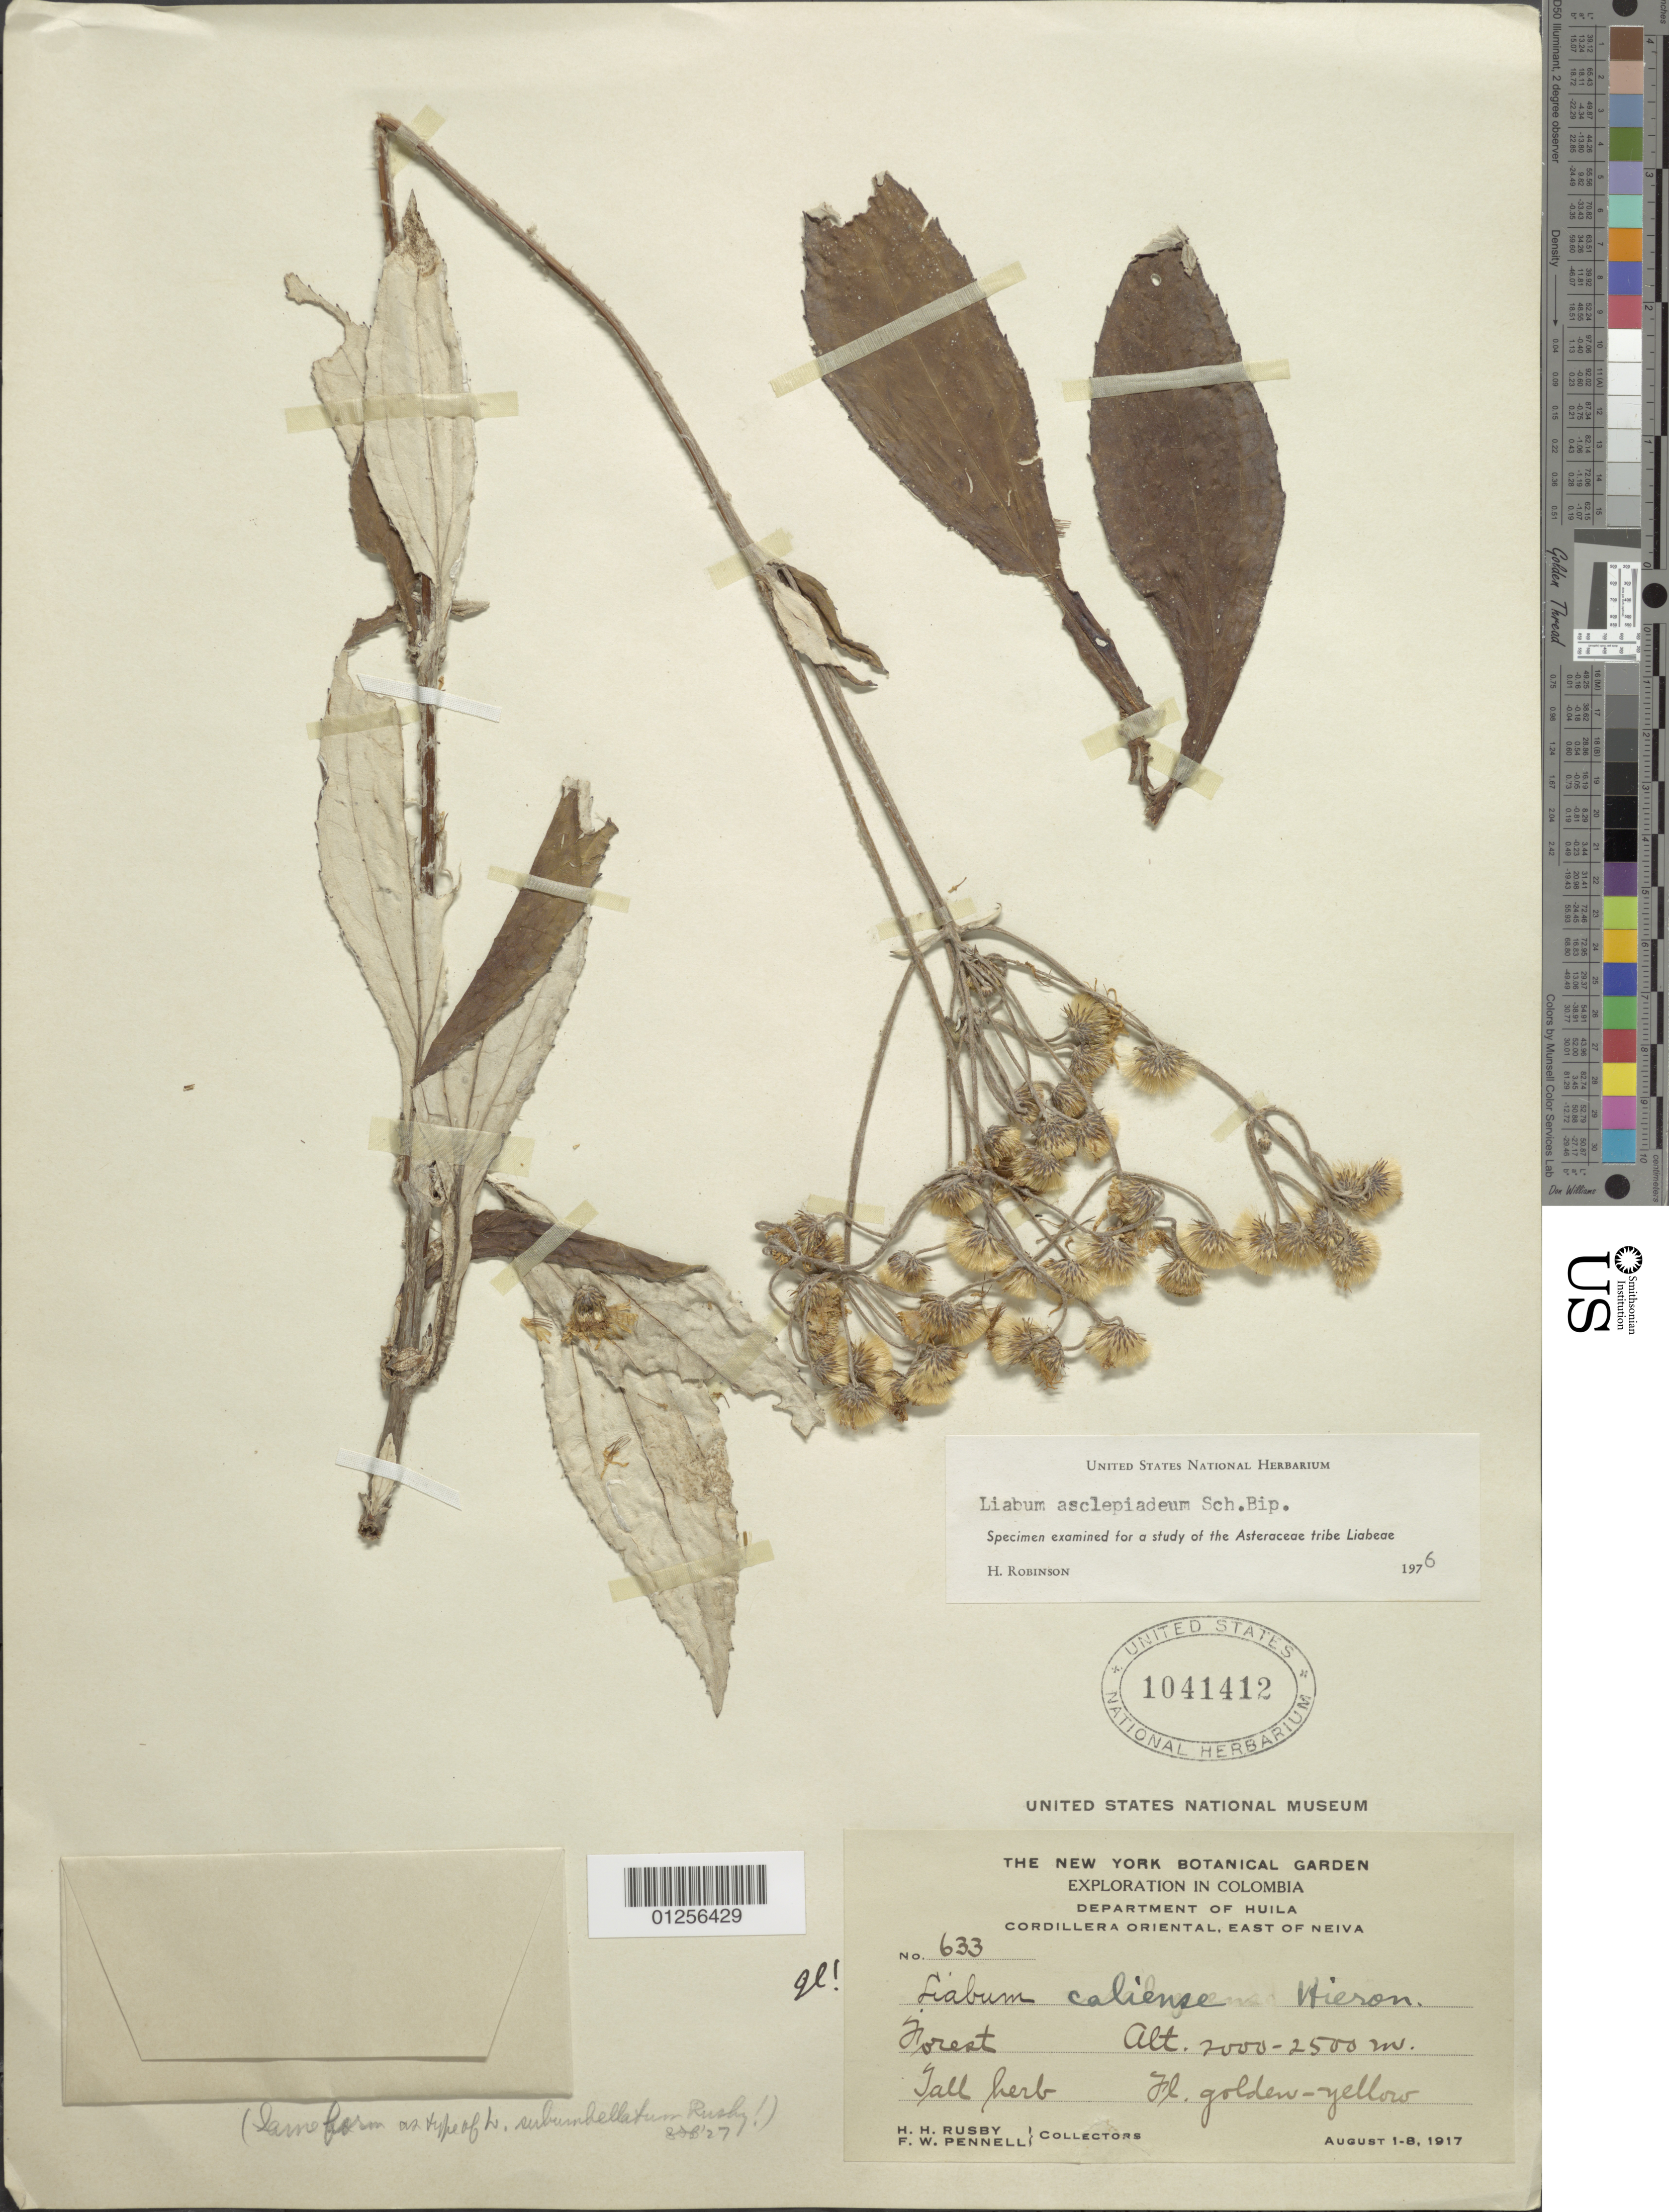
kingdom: Plantae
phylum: Tracheophyta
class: Magnoliopsida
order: Asterales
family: Asteraceae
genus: Liabum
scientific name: Liabum asclepiadeum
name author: Sch. Bip.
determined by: Robinson, Harold E., (US)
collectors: H. H. Rusby & F. W. Pennell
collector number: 633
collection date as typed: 1 August 1917 to 8 August 1917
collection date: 1917-08-01/1917-08-08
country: Colombia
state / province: Huila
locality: Cordillera Oriental, E of Neiva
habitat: Forest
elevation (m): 2000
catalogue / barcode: US 1041412